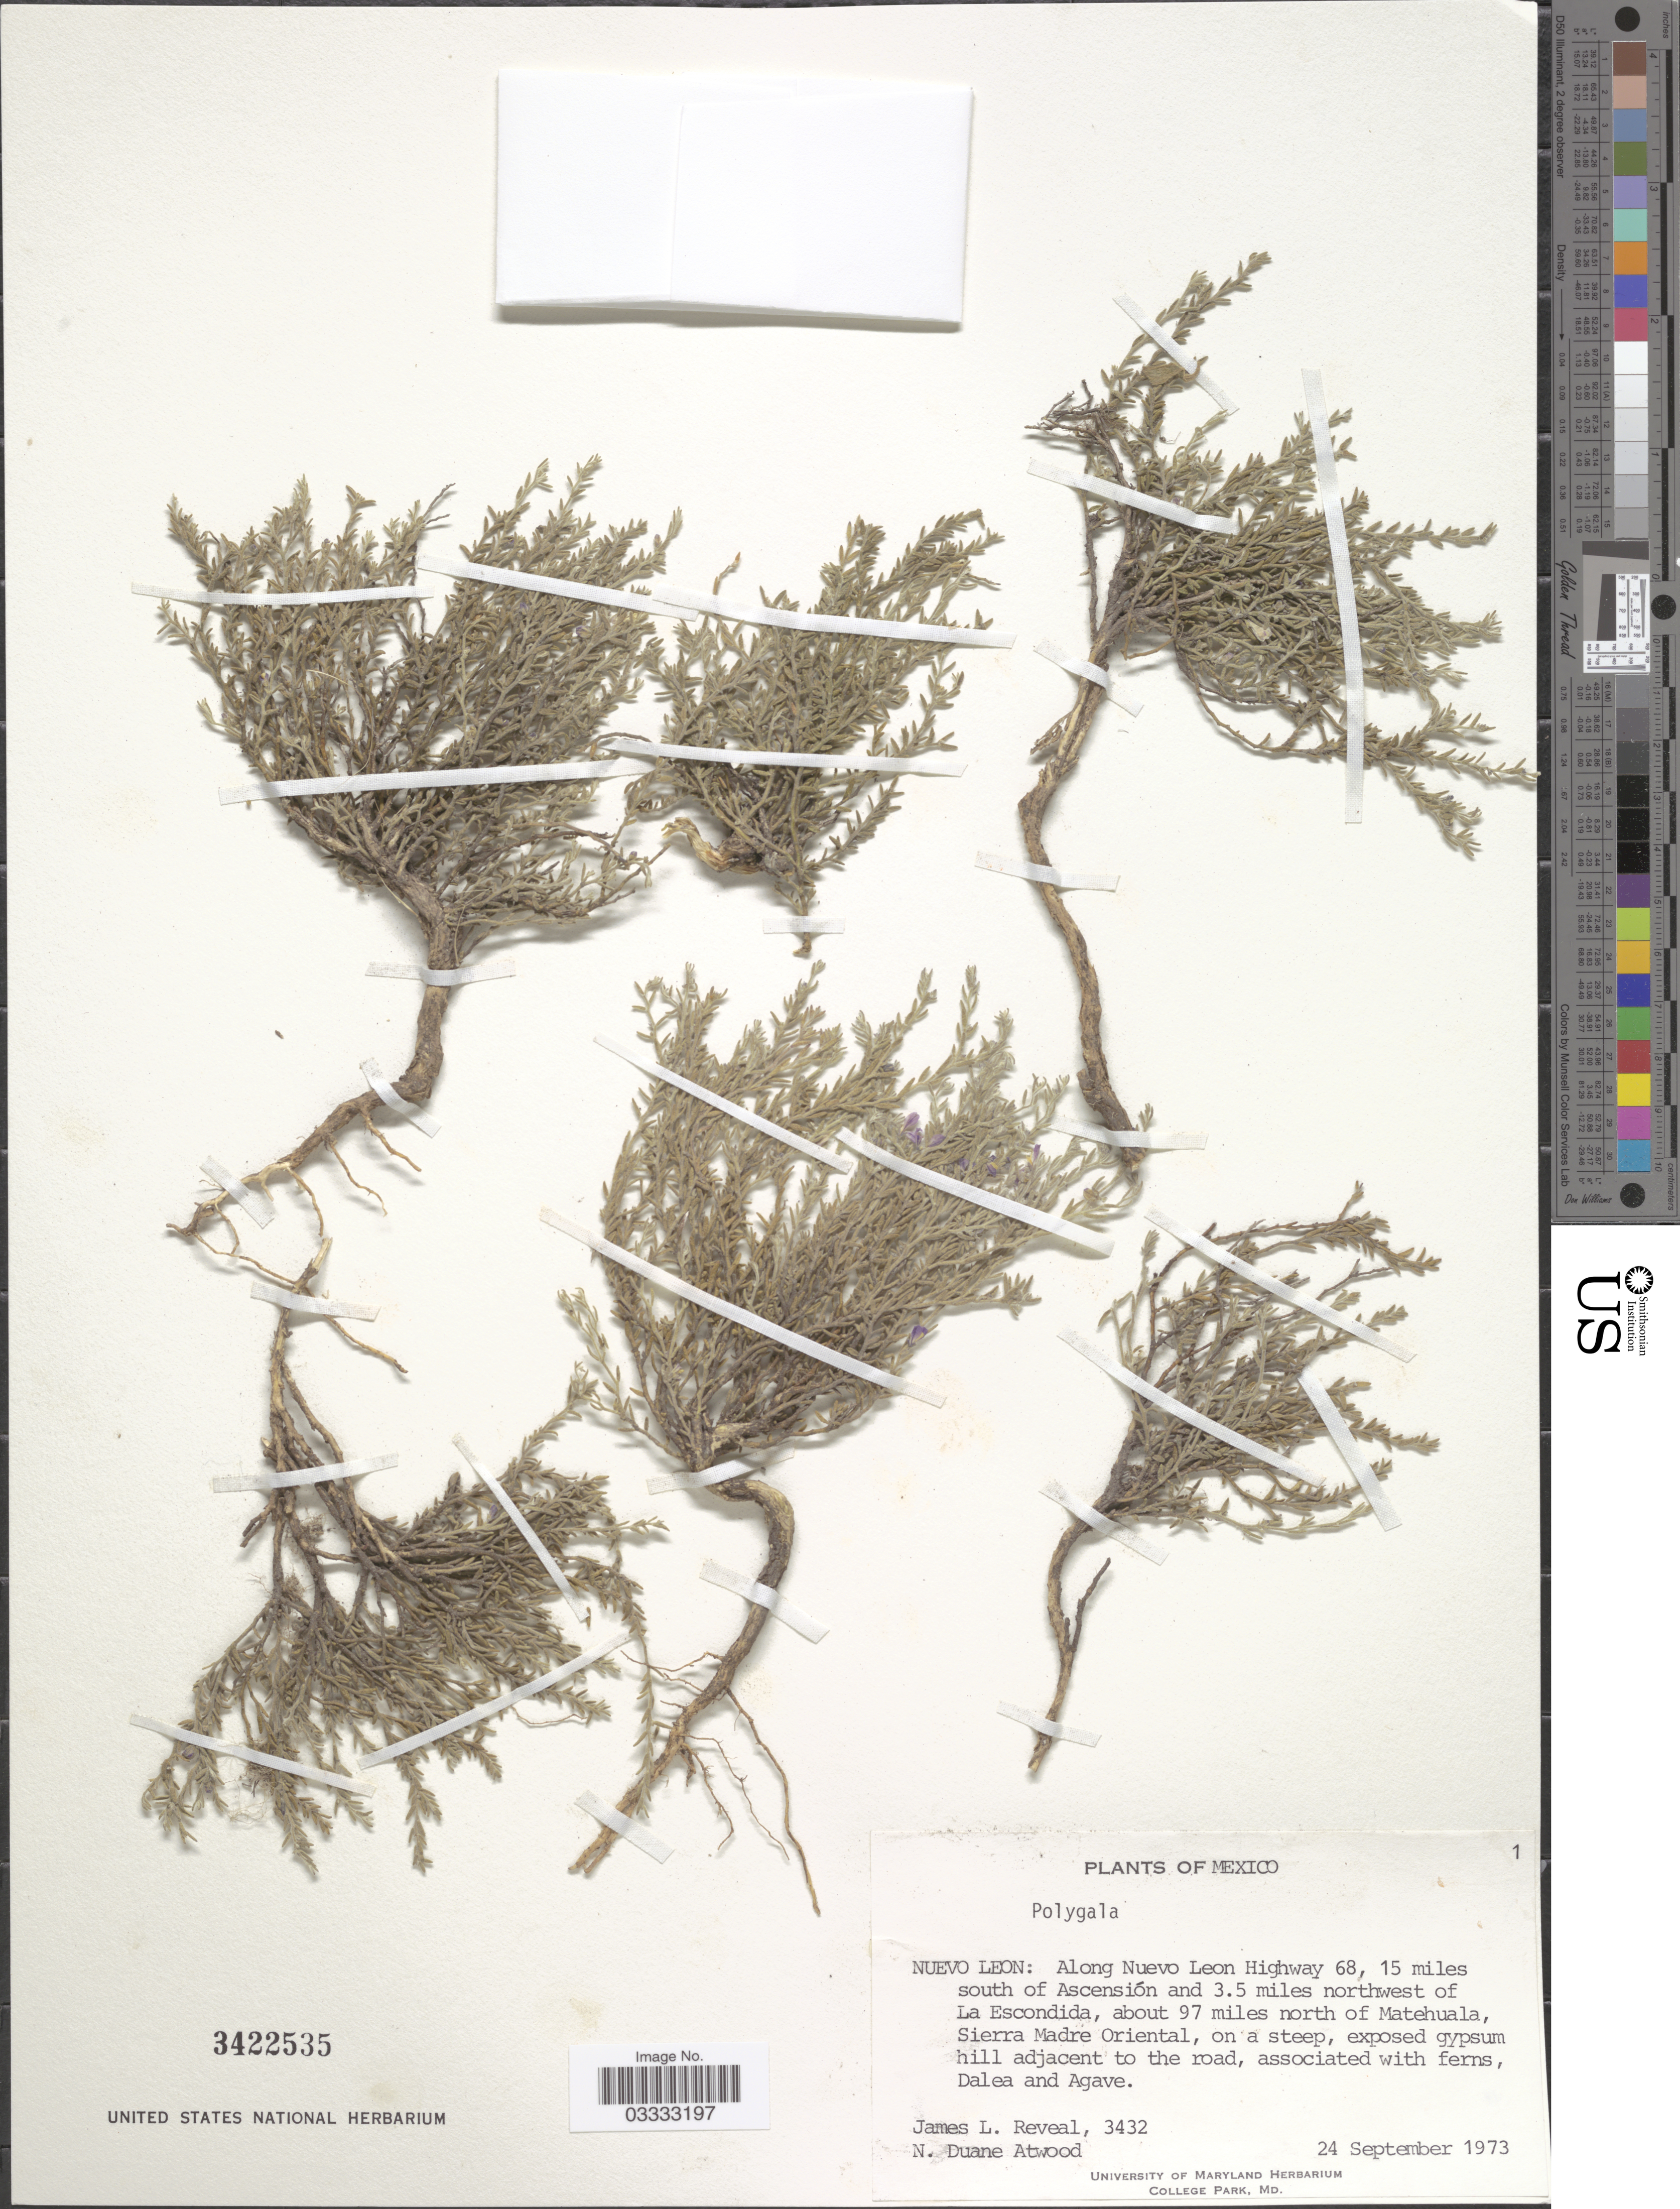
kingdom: Plantae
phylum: Tracheophyta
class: Magnoliopsida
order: Fabales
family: Polygalaceae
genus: Polygala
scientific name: Polygala sp.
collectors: J. L. Reveal & N. Atwood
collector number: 3432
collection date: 1973-09-24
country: Mexico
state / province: Nuevo León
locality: Along Nuevo Leon Highway 68, 15 miles south of Ascensión and 3.5 miles northwest of La Escondida, about 97 miles north of Matehuala, Sierra Madre Oriental.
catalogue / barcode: US 3422535